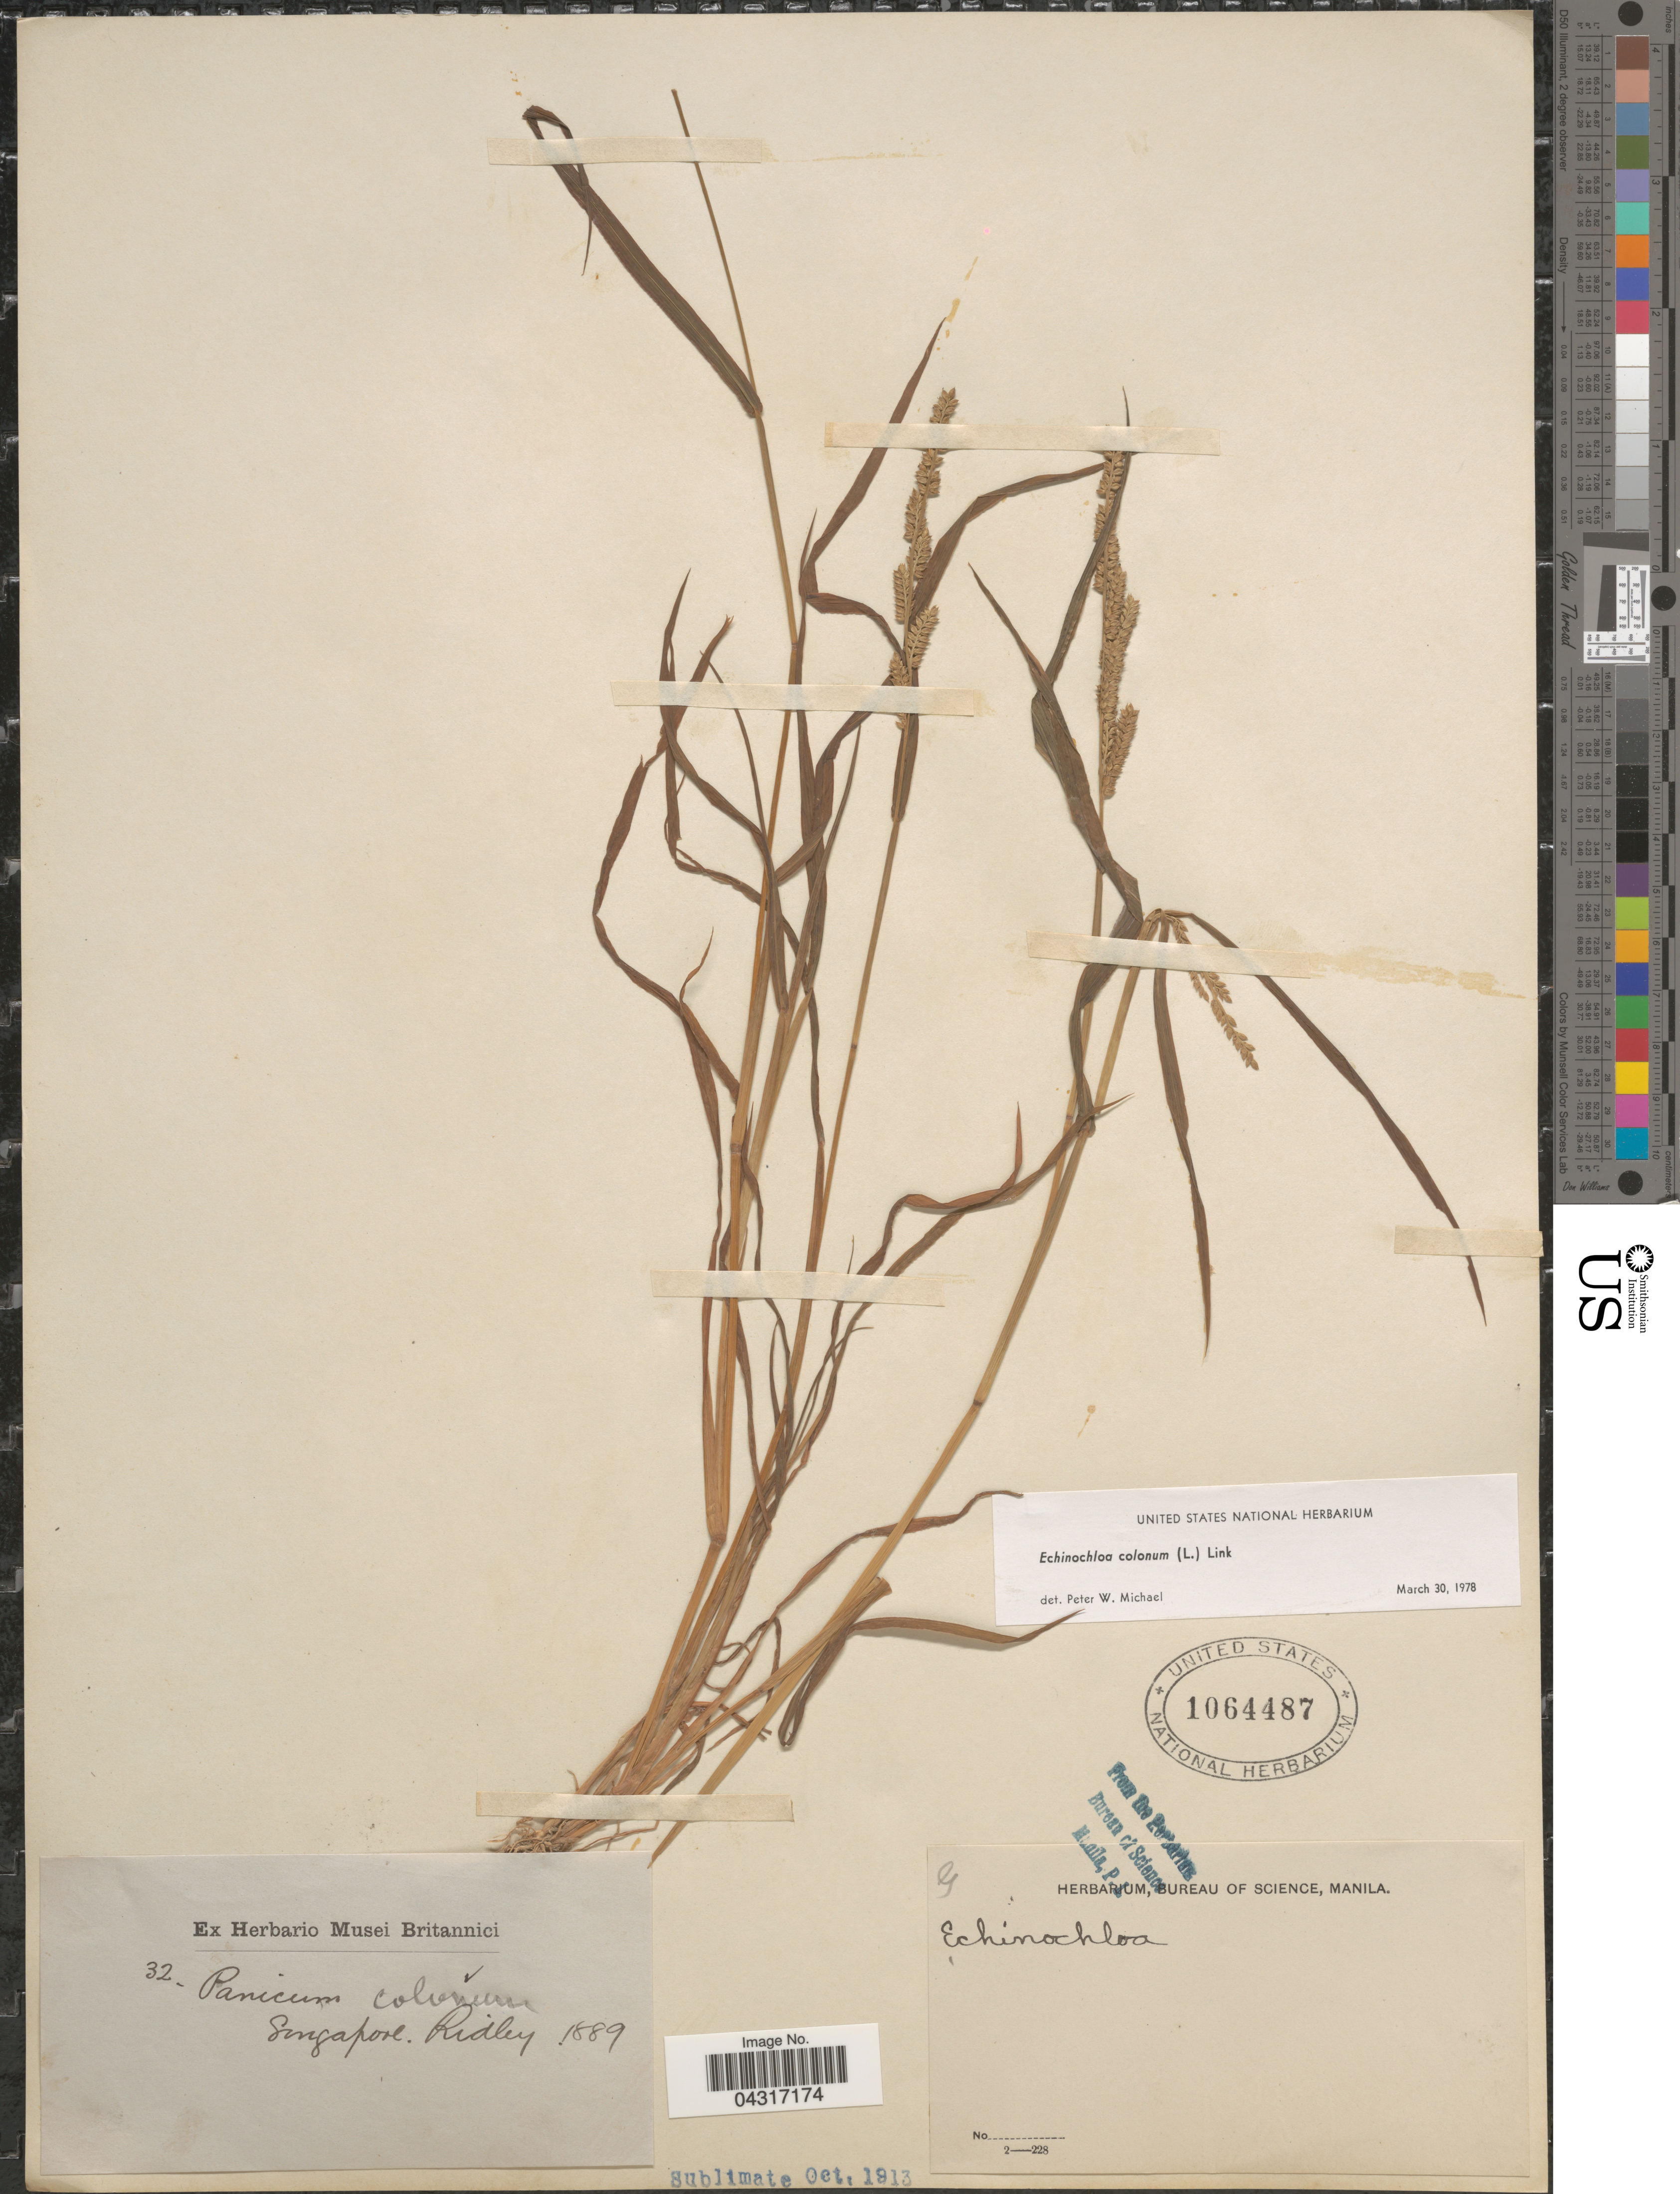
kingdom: Plantae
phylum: Tracheophyta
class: Liliopsida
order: Poales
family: Poaceae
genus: Echinochloa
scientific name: Echinochloa colona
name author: (L.) Link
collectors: -. Ridley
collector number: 32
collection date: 1889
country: Singapore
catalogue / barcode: US 1064487